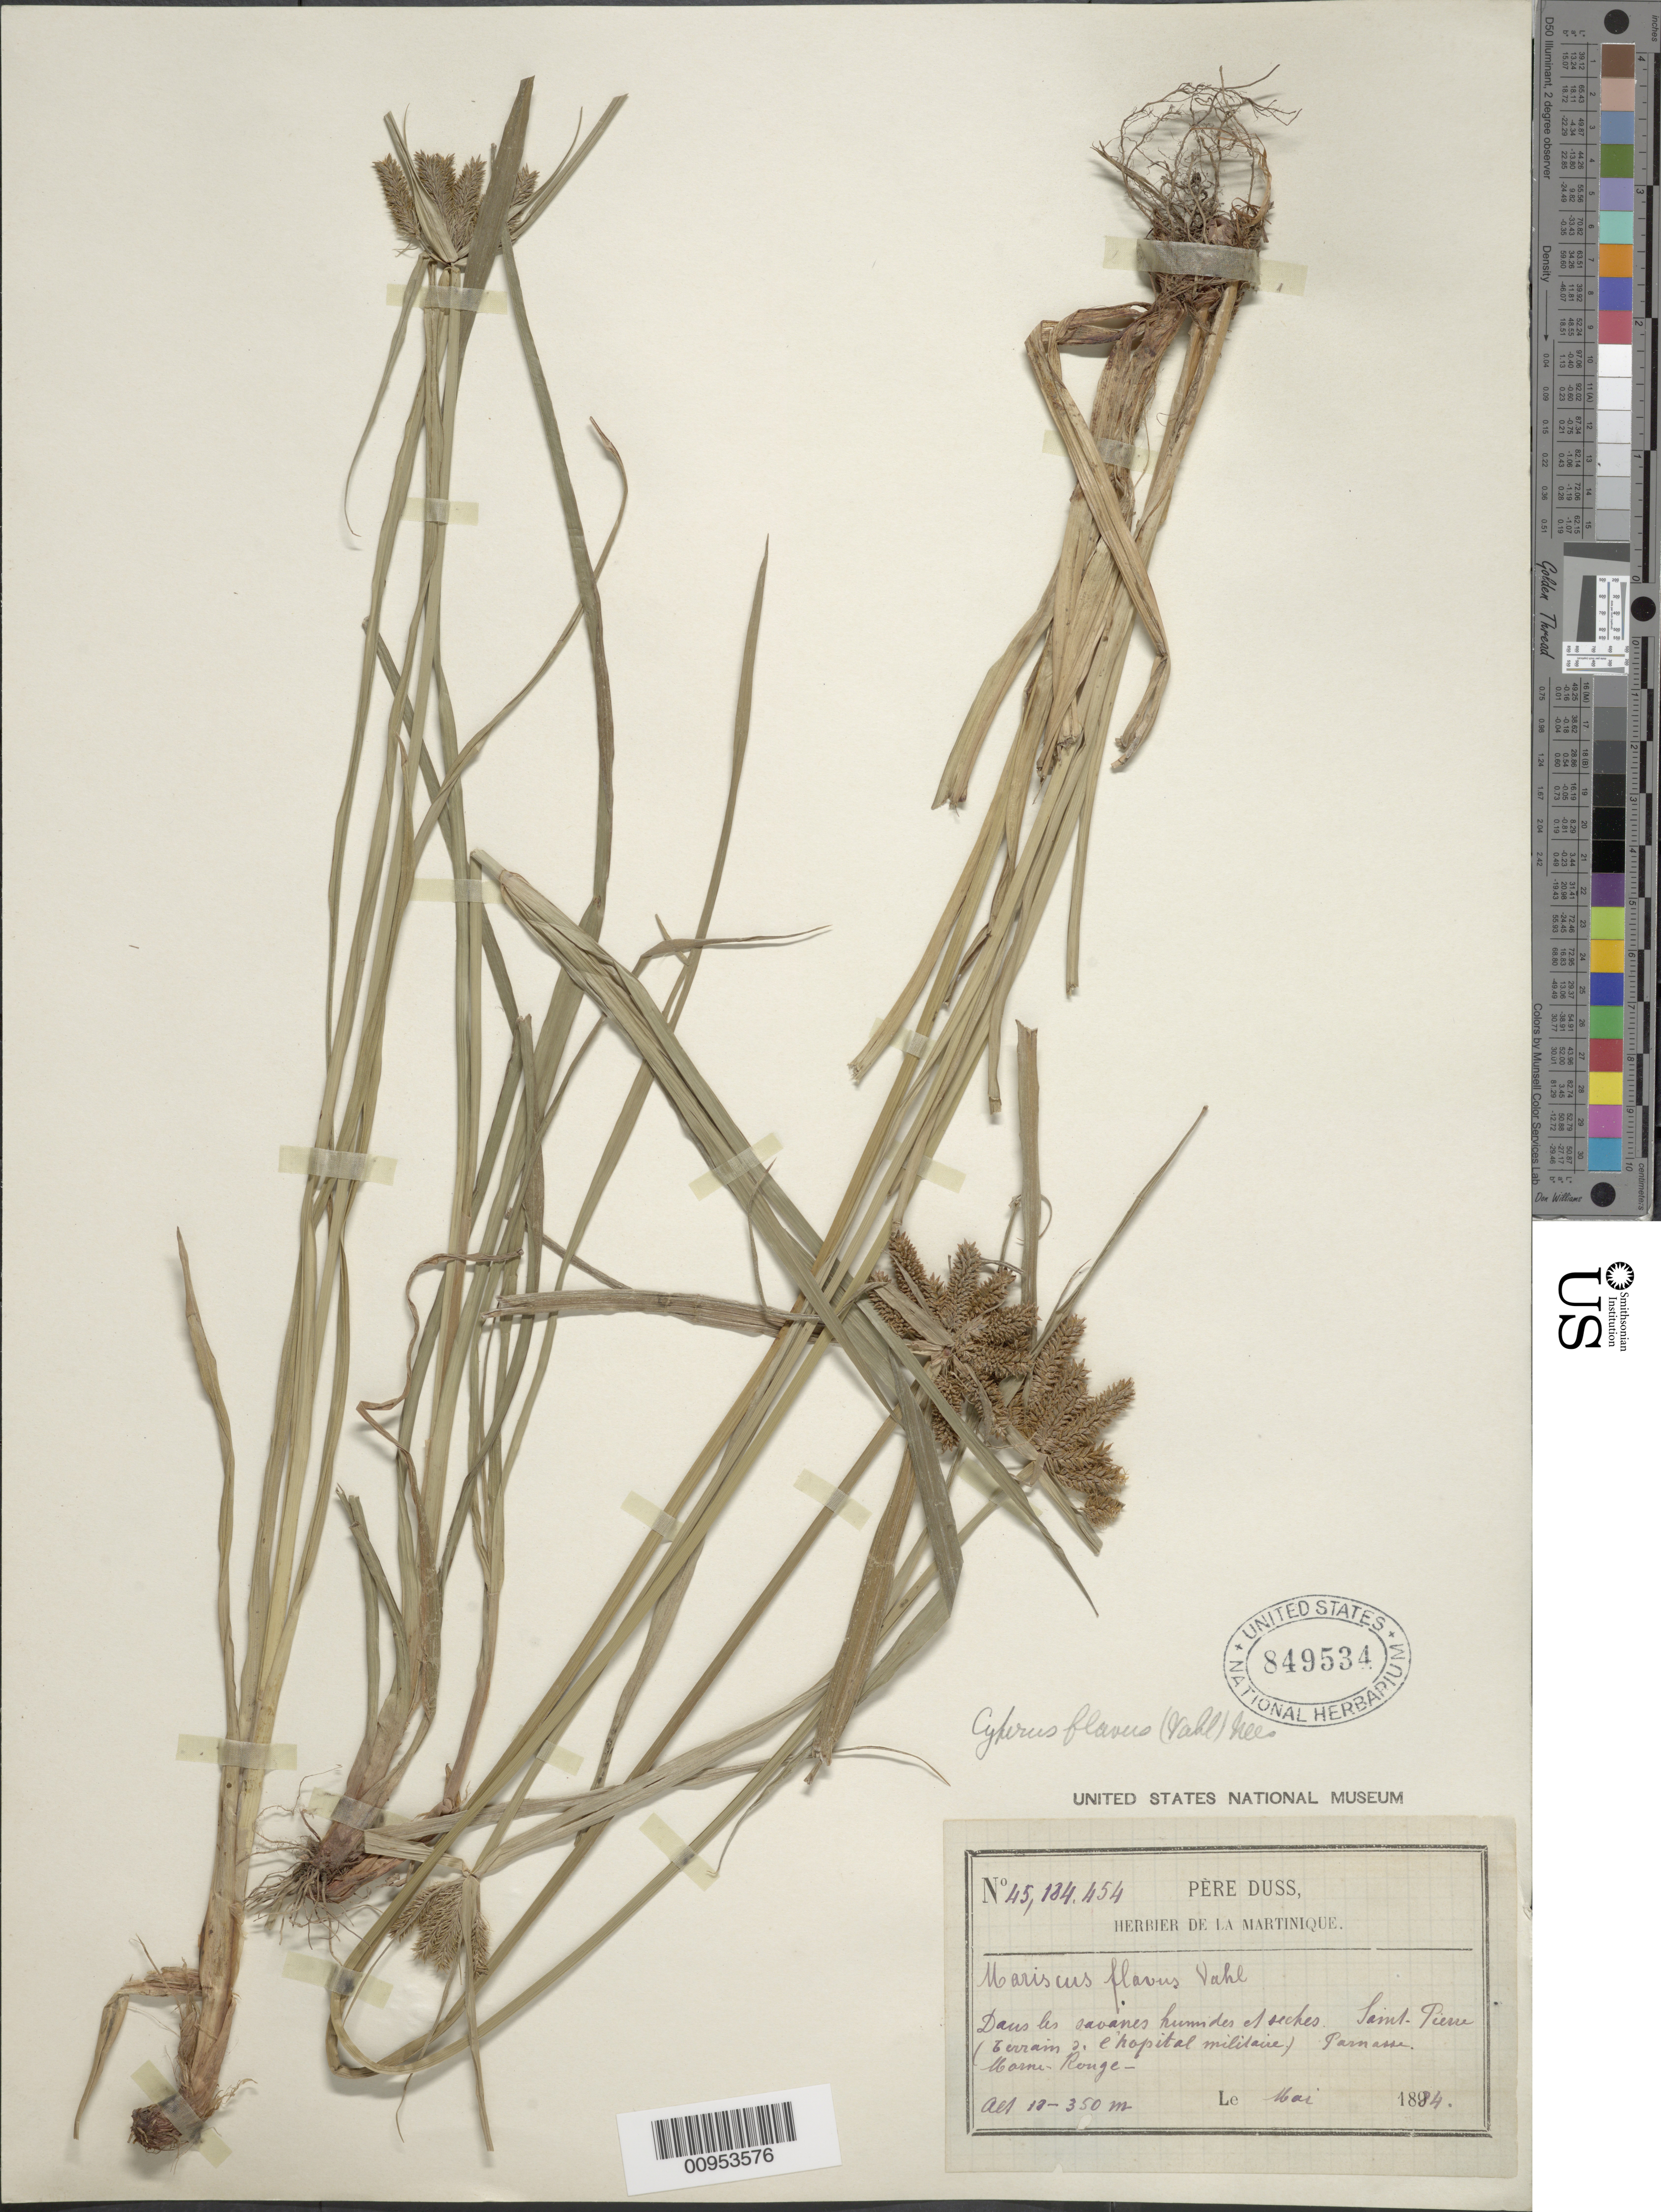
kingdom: Plantae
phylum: Tracheophyta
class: Liliopsida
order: Poales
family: Cyperaceae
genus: Cyperus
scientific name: Cyperus aggregatus var. aggregatus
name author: (Willd.) Endl.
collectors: Père Duss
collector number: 45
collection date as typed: May 1884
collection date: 1884-05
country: Martinique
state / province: Saint-Pierre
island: Martinique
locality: Environ d l'hopital militaire, Parnasse, Morne Rouge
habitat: Dans les savanes humides et seches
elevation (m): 18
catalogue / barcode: US 849534